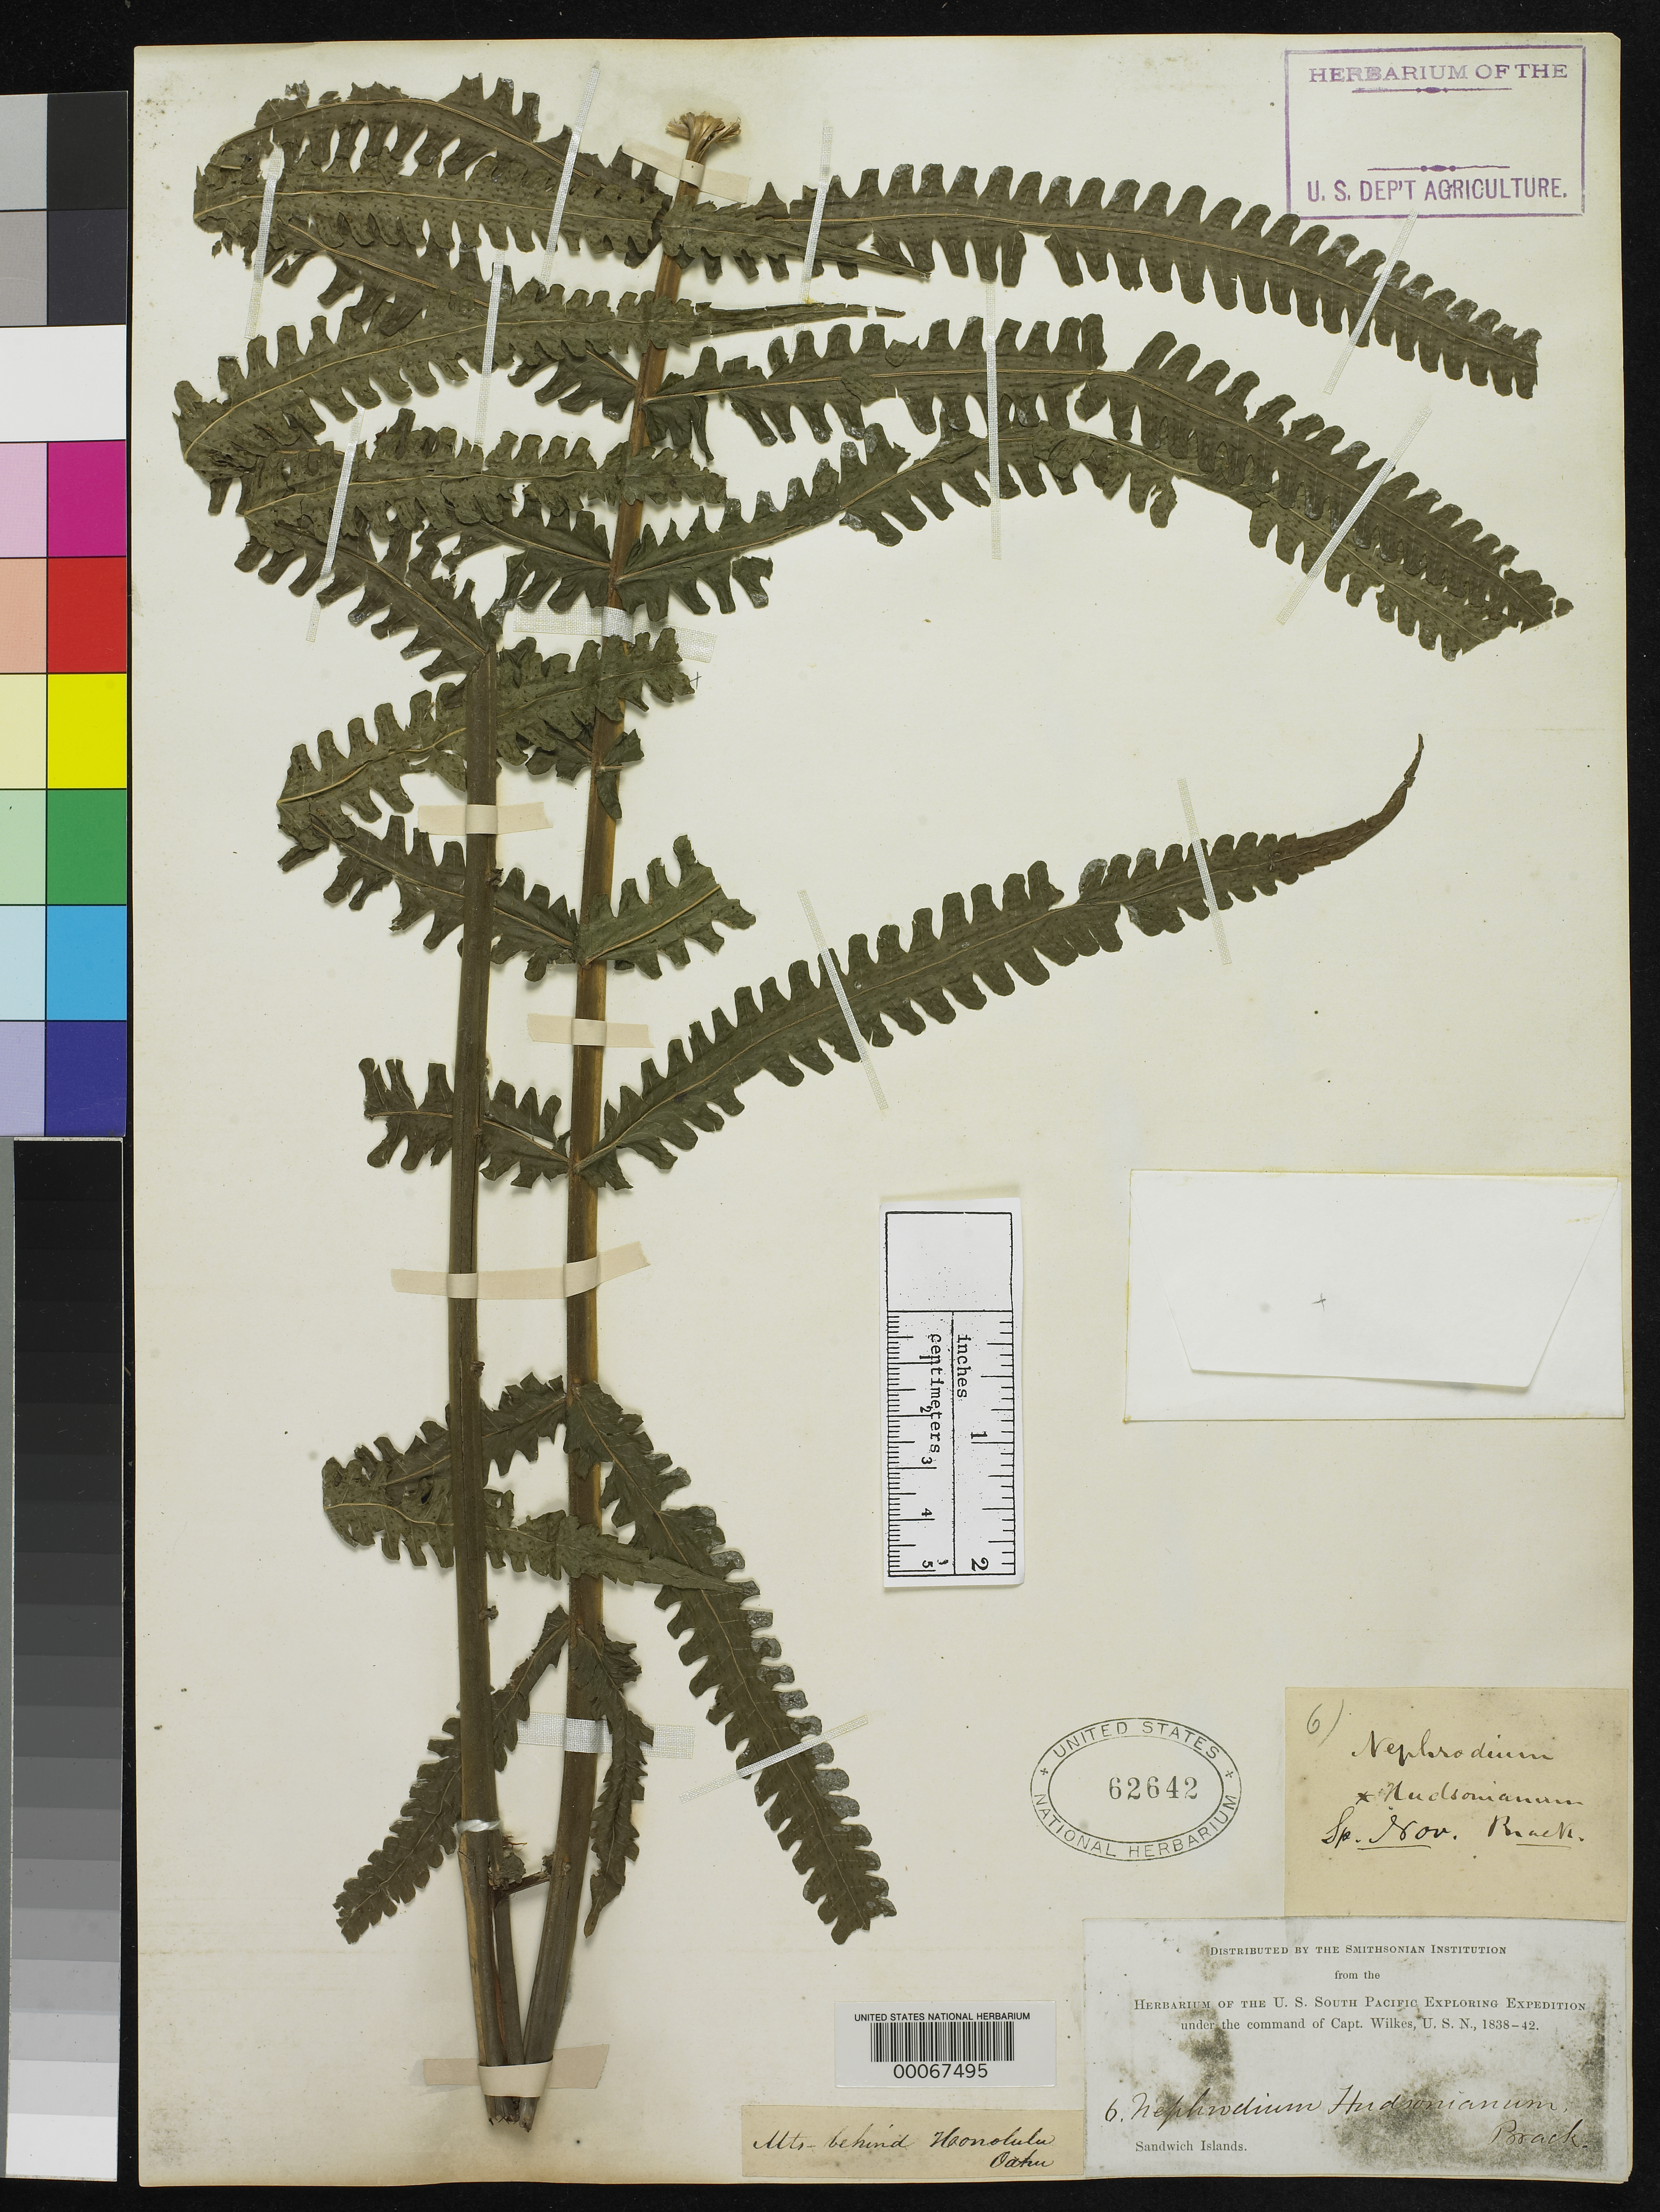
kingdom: Plantae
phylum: Tracheophyta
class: Polypodiopsida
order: Polypodiales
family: Dryopteridaceae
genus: Nephrodium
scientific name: Nephrodium hudsonianum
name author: Brack. in Wilkes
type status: Holotype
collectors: Wilkes Explor. Exped.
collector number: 6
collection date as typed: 1838 to -- --- 1842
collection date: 1838/1842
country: United States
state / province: Hawaii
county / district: Hawaii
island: Hawaii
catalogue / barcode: US 62642